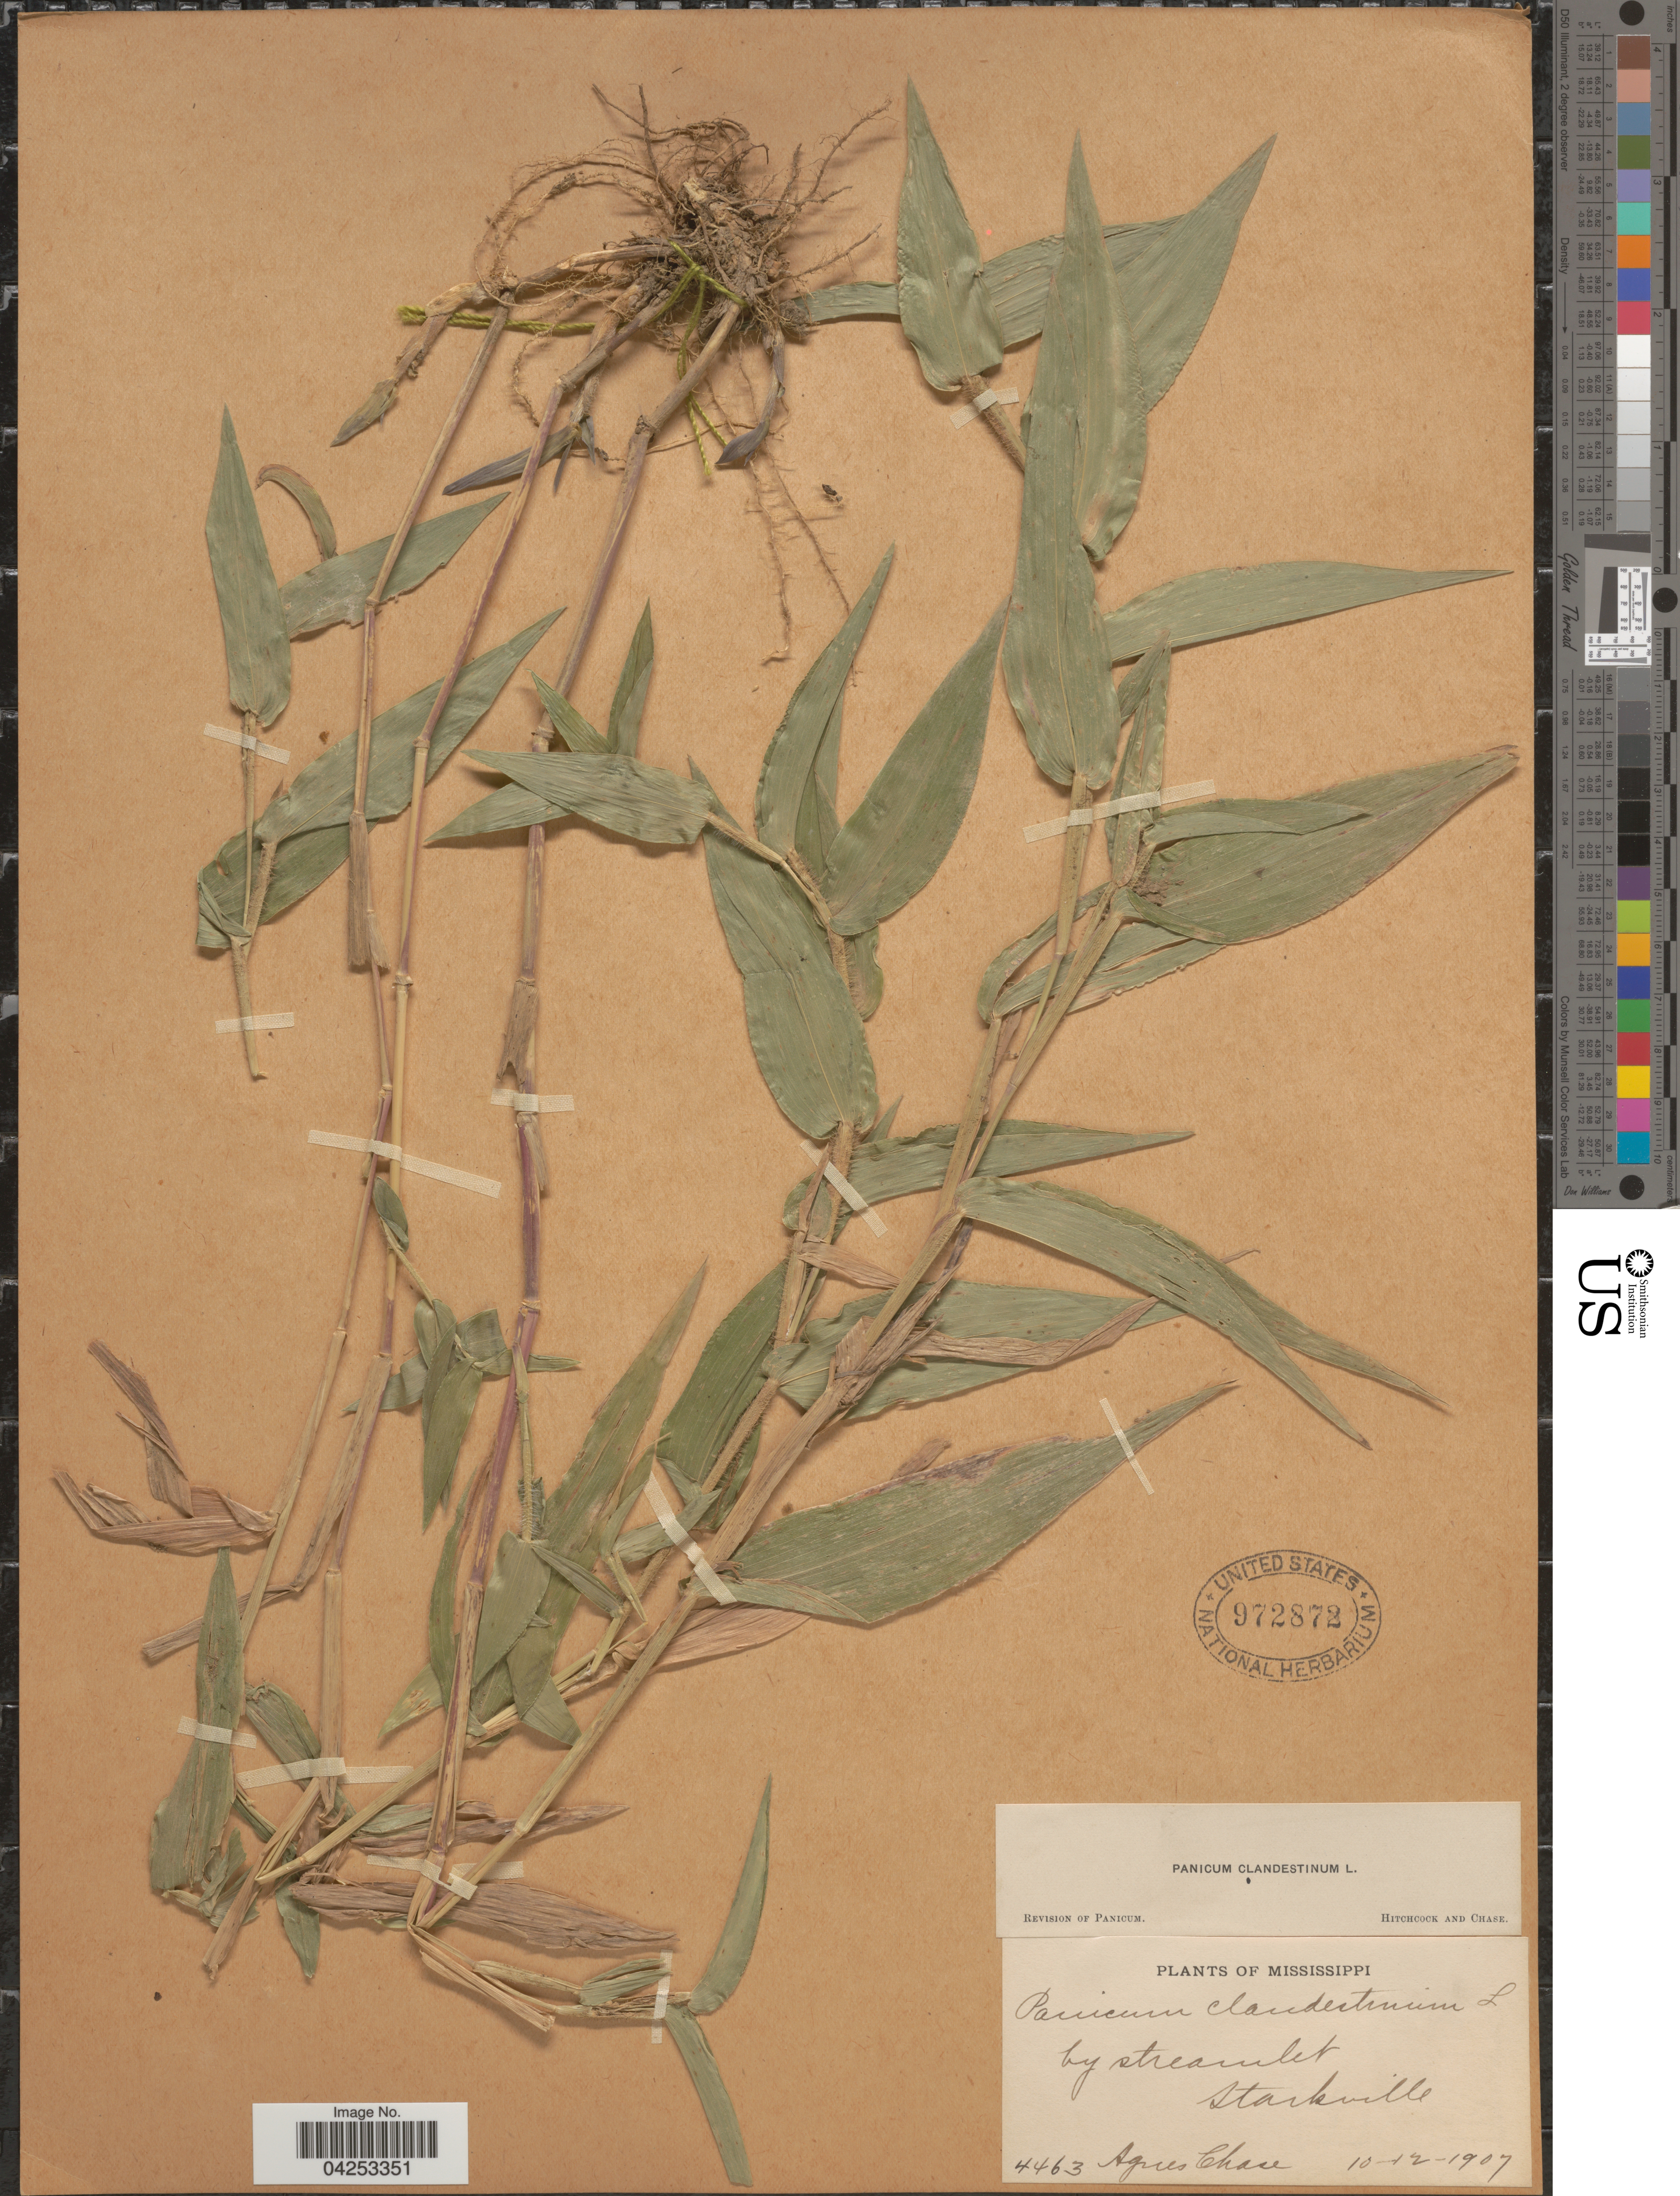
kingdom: Plantae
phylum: Tracheophyta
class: Liliopsida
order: Poales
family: Poaceae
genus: Dichanthelium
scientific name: Dichanthelium clandestinum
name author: (L.) Gould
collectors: A. Chase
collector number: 4463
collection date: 1907-10-12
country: United States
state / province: Mississippi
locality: By streamlet. Starkville.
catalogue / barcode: US 972872